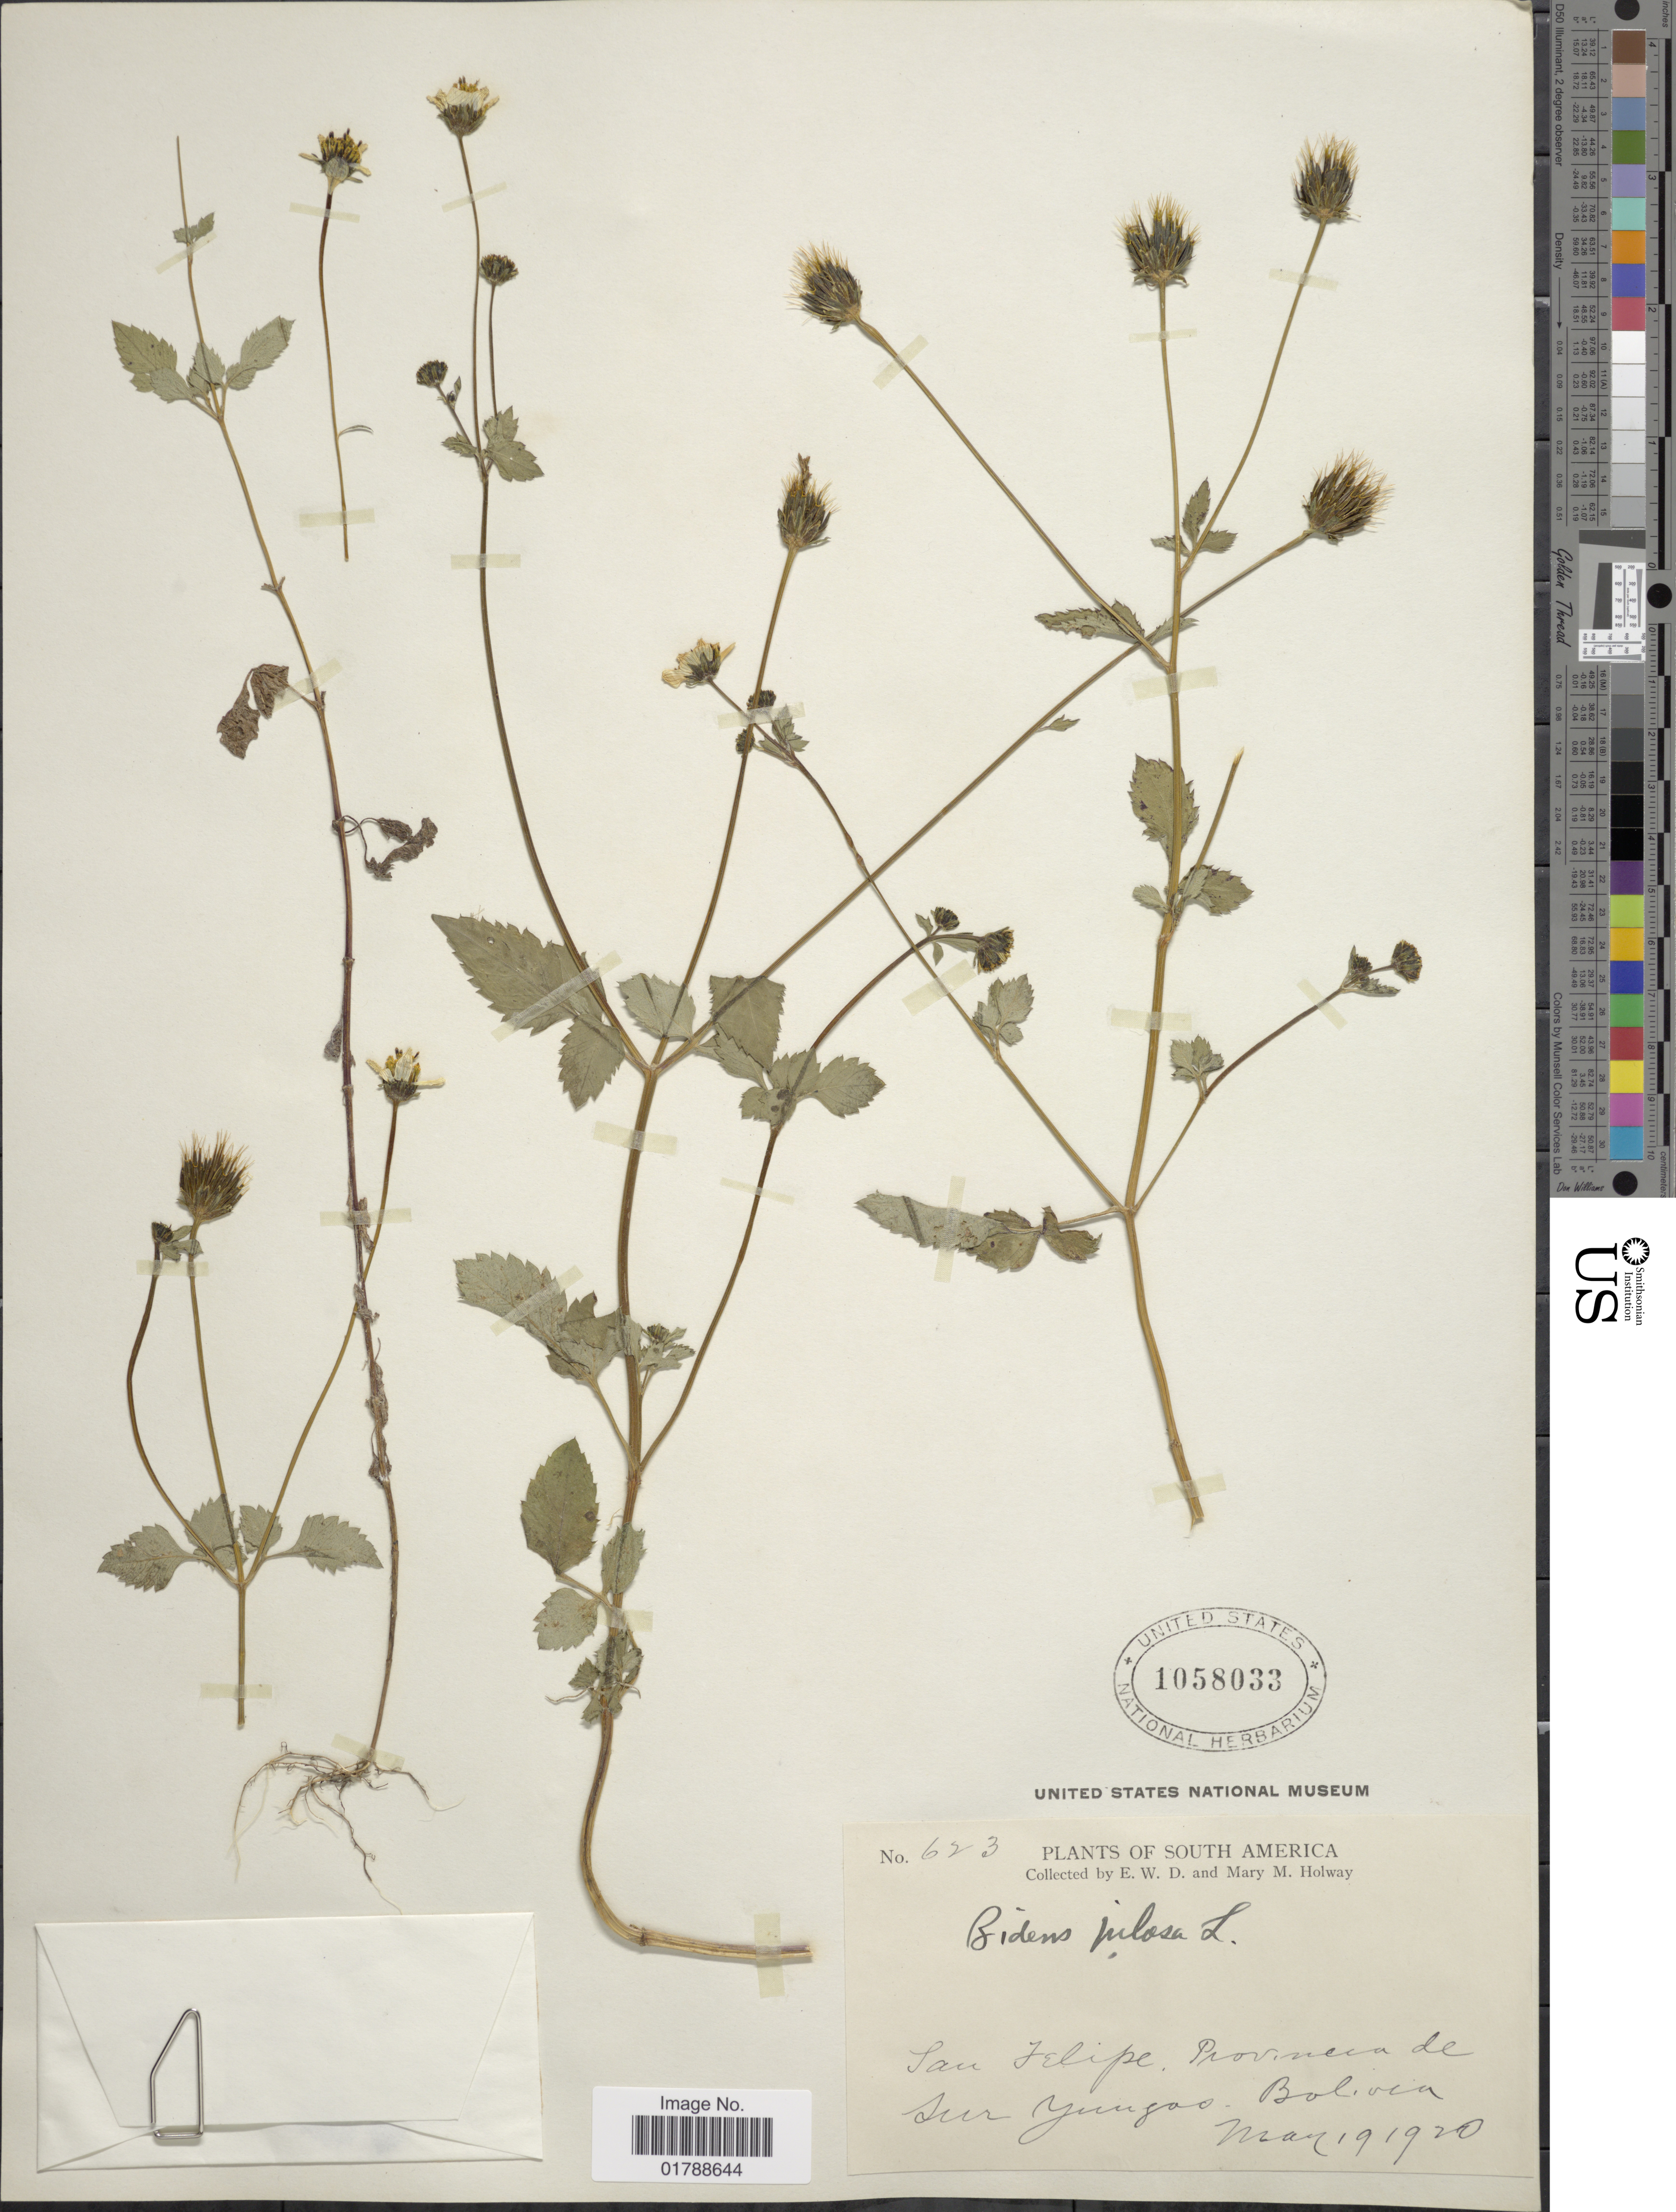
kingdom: Plantae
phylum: Tracheophyta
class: Magnoliopsida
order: Asterales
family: Asteraceae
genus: Bidens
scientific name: Bidens pilosa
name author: L.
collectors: E. W. D. Holway & M. M. Holway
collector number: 623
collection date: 1920-05-19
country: Bolivia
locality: San Felipe. Provincia de sur Yungas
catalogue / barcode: US 1058033